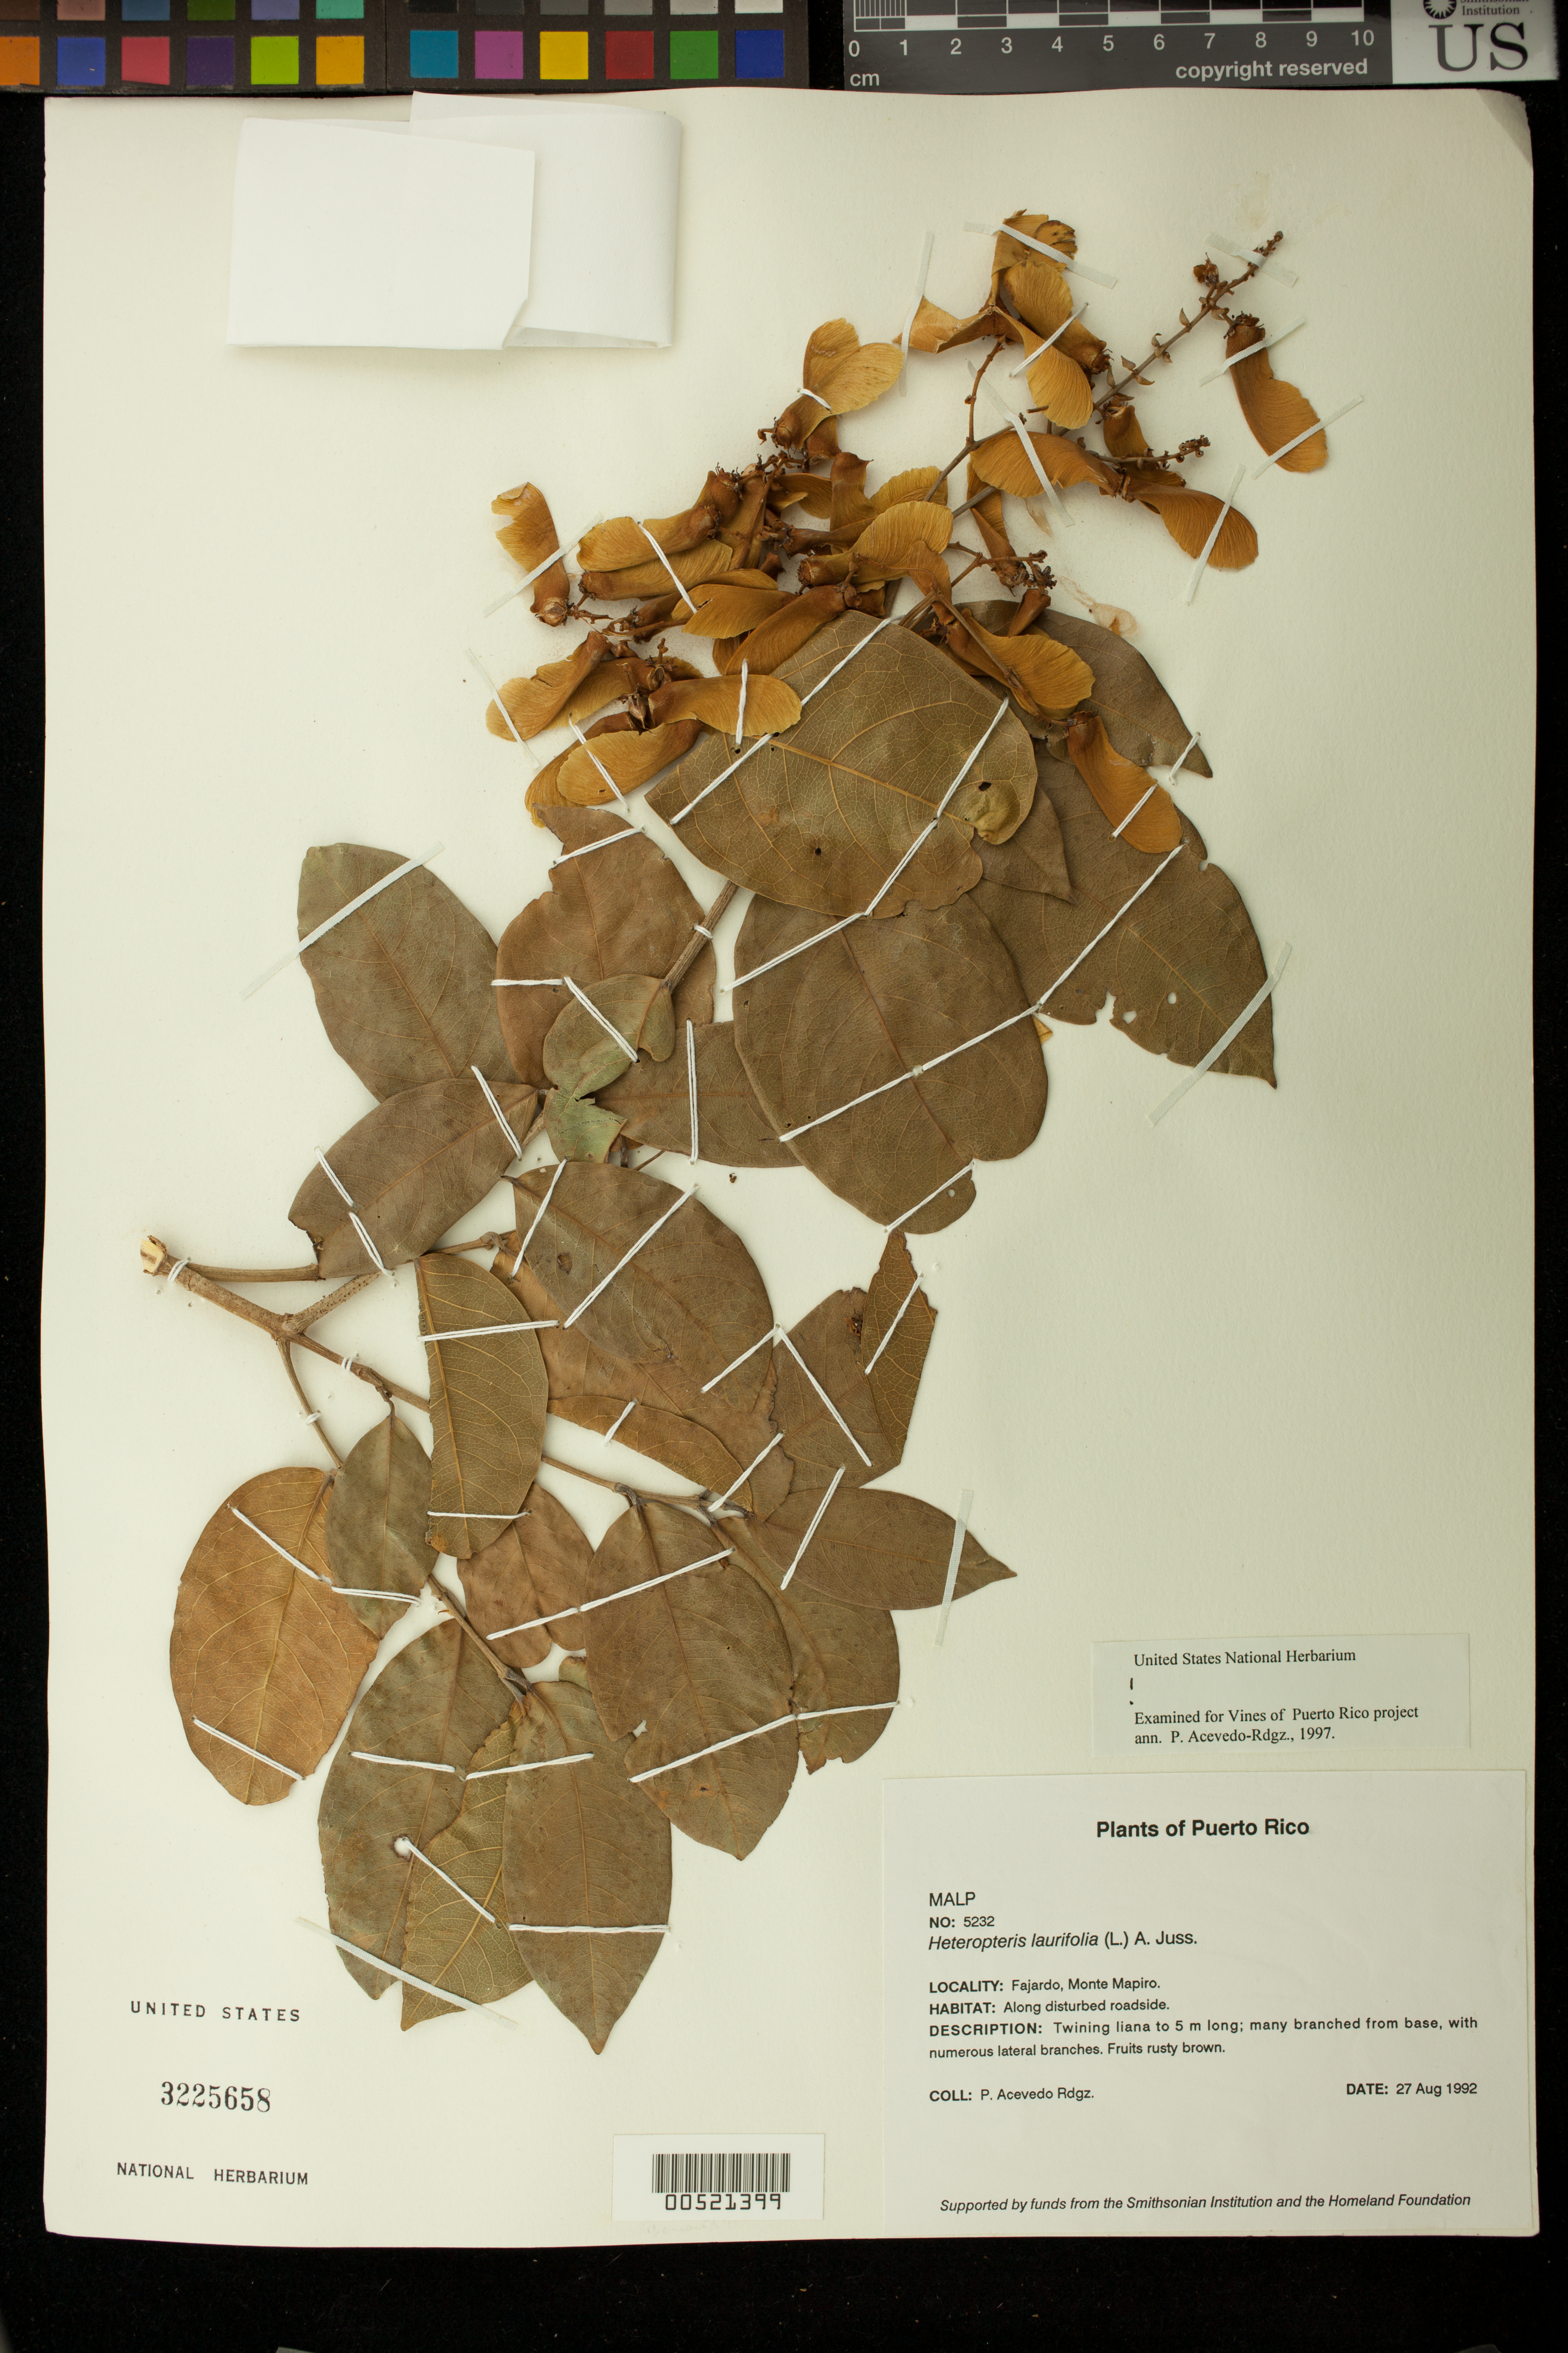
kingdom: Plantae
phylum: Tracheophyta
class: Magnoliopsida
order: Malpighiales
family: Malpighiaceae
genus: Heteropterys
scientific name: Heteropterys laurifolia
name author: (L.) A. Juss.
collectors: P. Acevedo-Rodr.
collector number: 5232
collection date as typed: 27 Aug 1992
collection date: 1992-08-27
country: Puerto Rico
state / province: Fajardo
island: Puerto Rico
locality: Fajardo; Monte Mapiro.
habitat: Along disturbed roadside.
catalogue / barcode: US 3225658